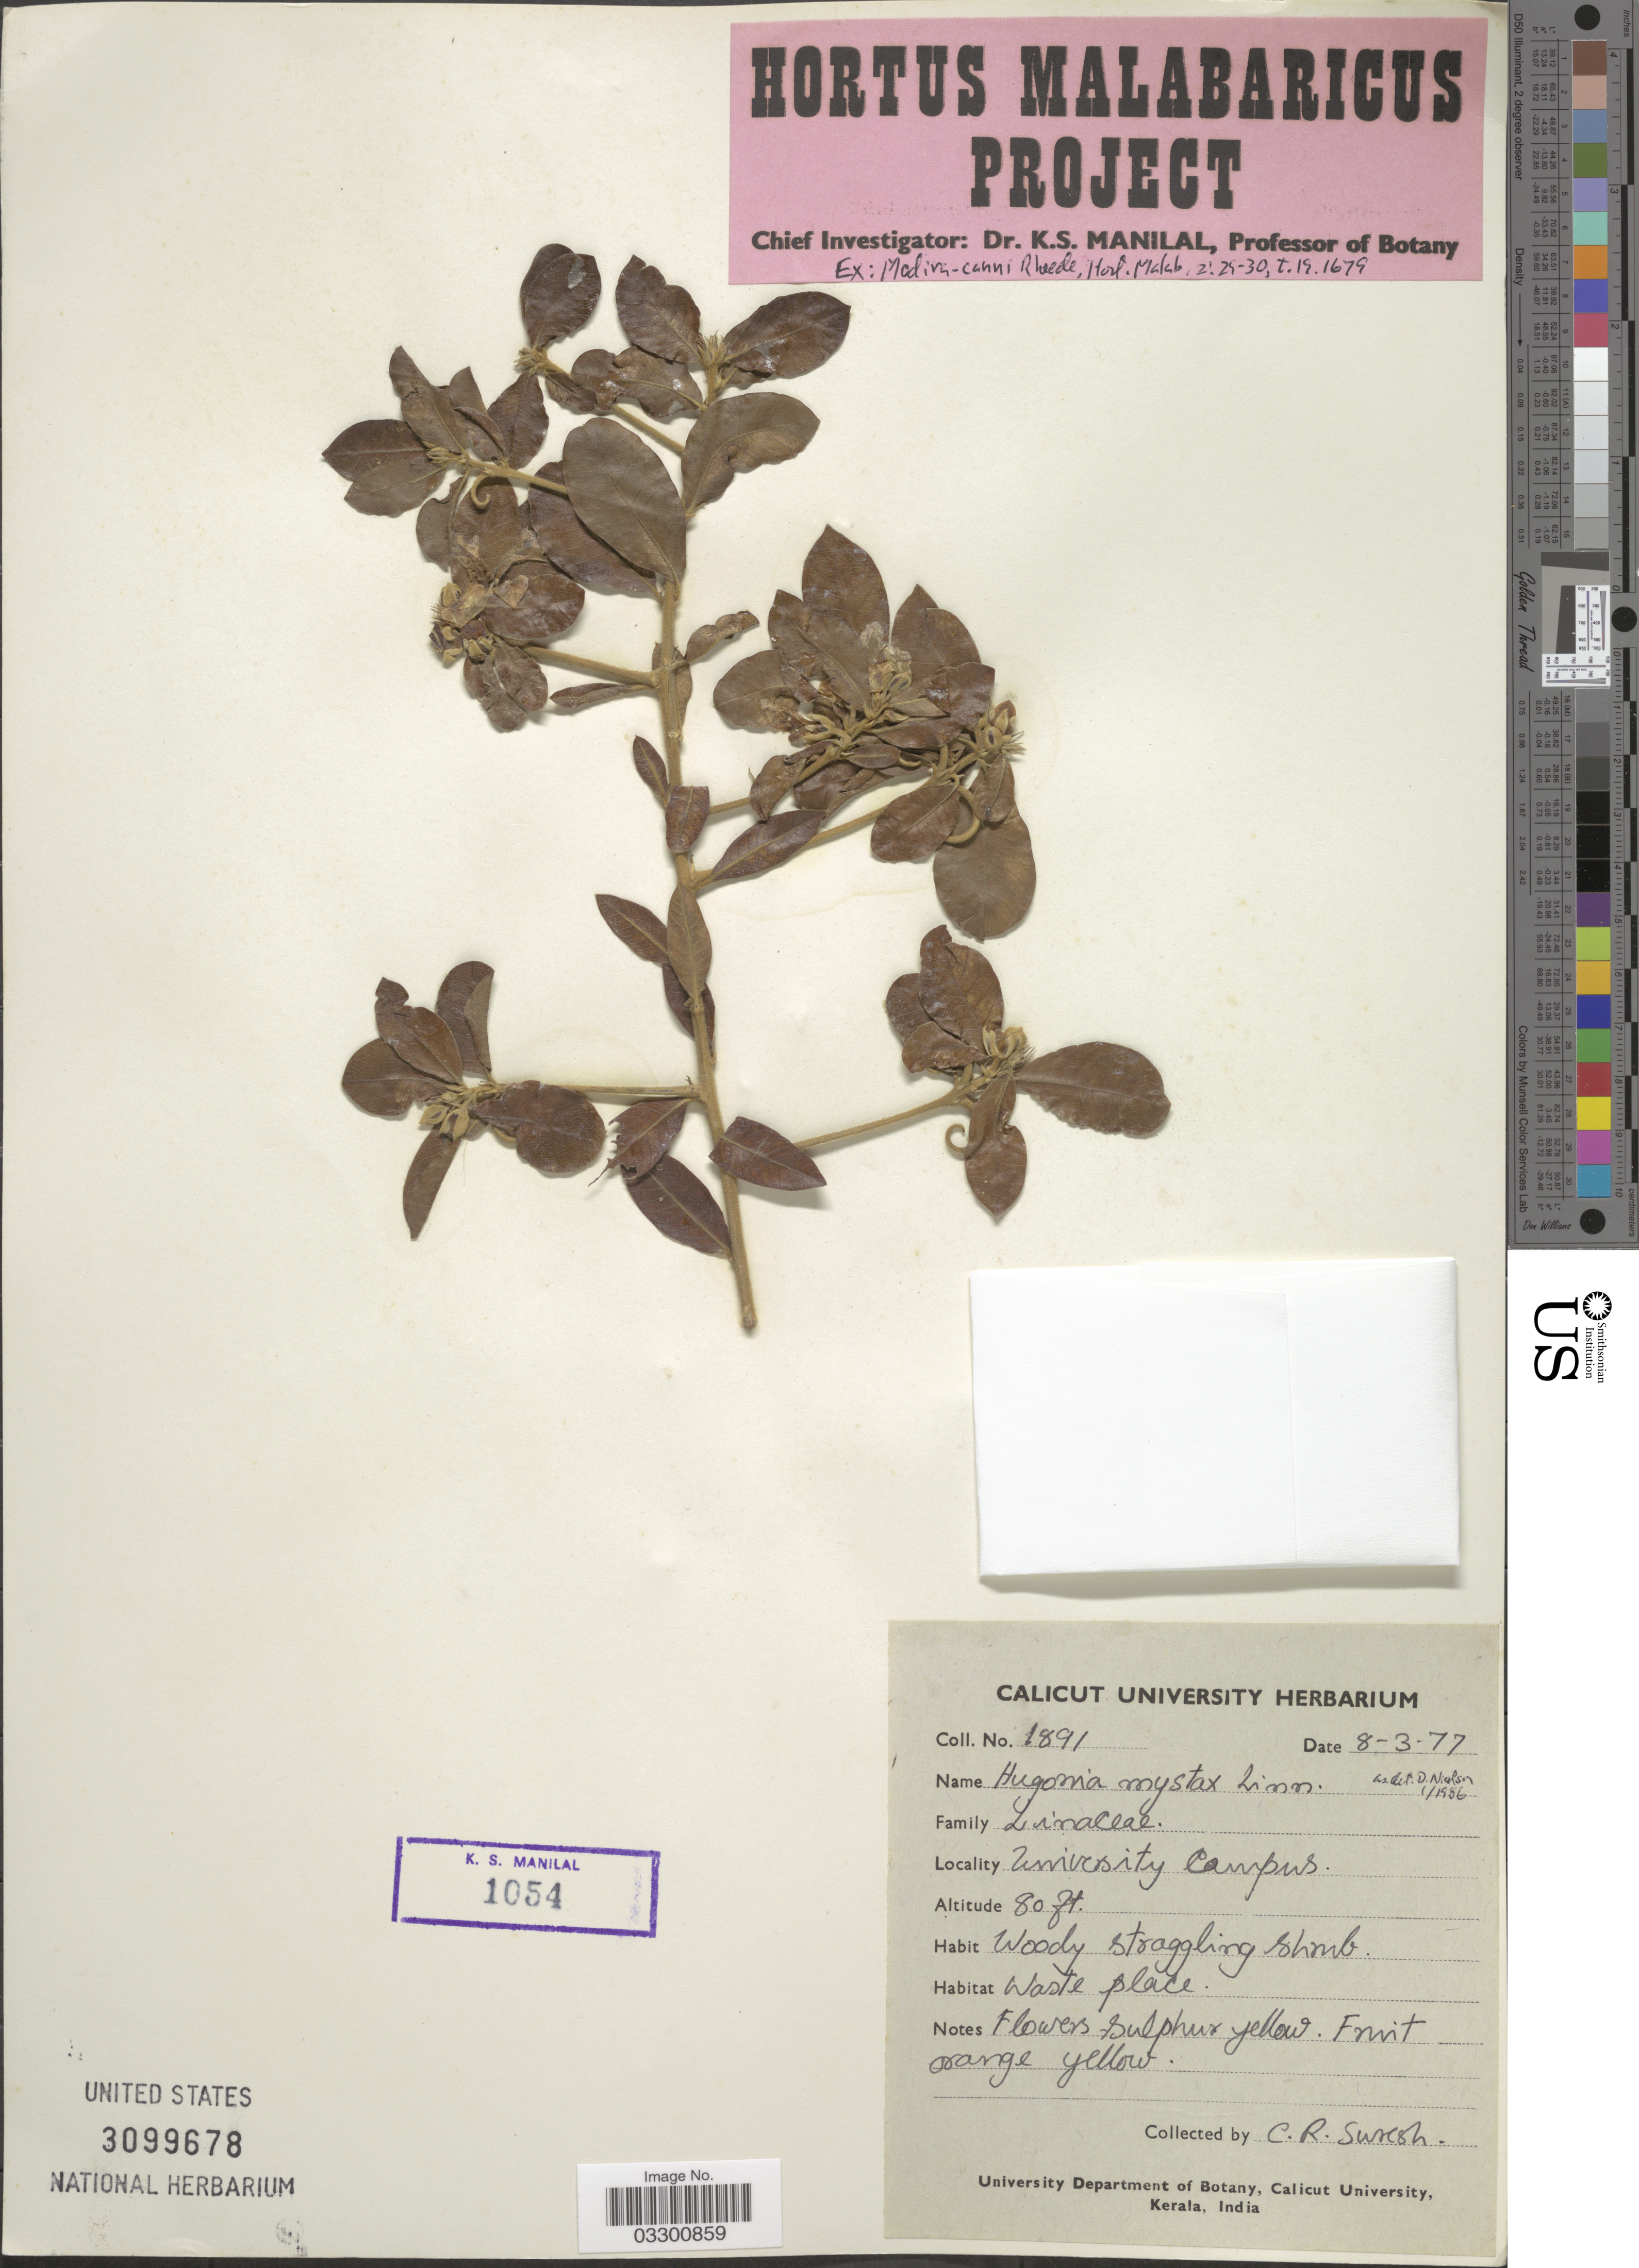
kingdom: Plantae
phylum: Tracheophyta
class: Magnoliopsida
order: Malpighiales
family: Linaceae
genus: Hugonia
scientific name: Hugonia mystax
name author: L.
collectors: C. Suresh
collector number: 1891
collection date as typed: Transcribed d/m/y: 8/3/77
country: India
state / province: Kerala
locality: University Campus.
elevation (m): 24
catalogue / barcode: US 3099678